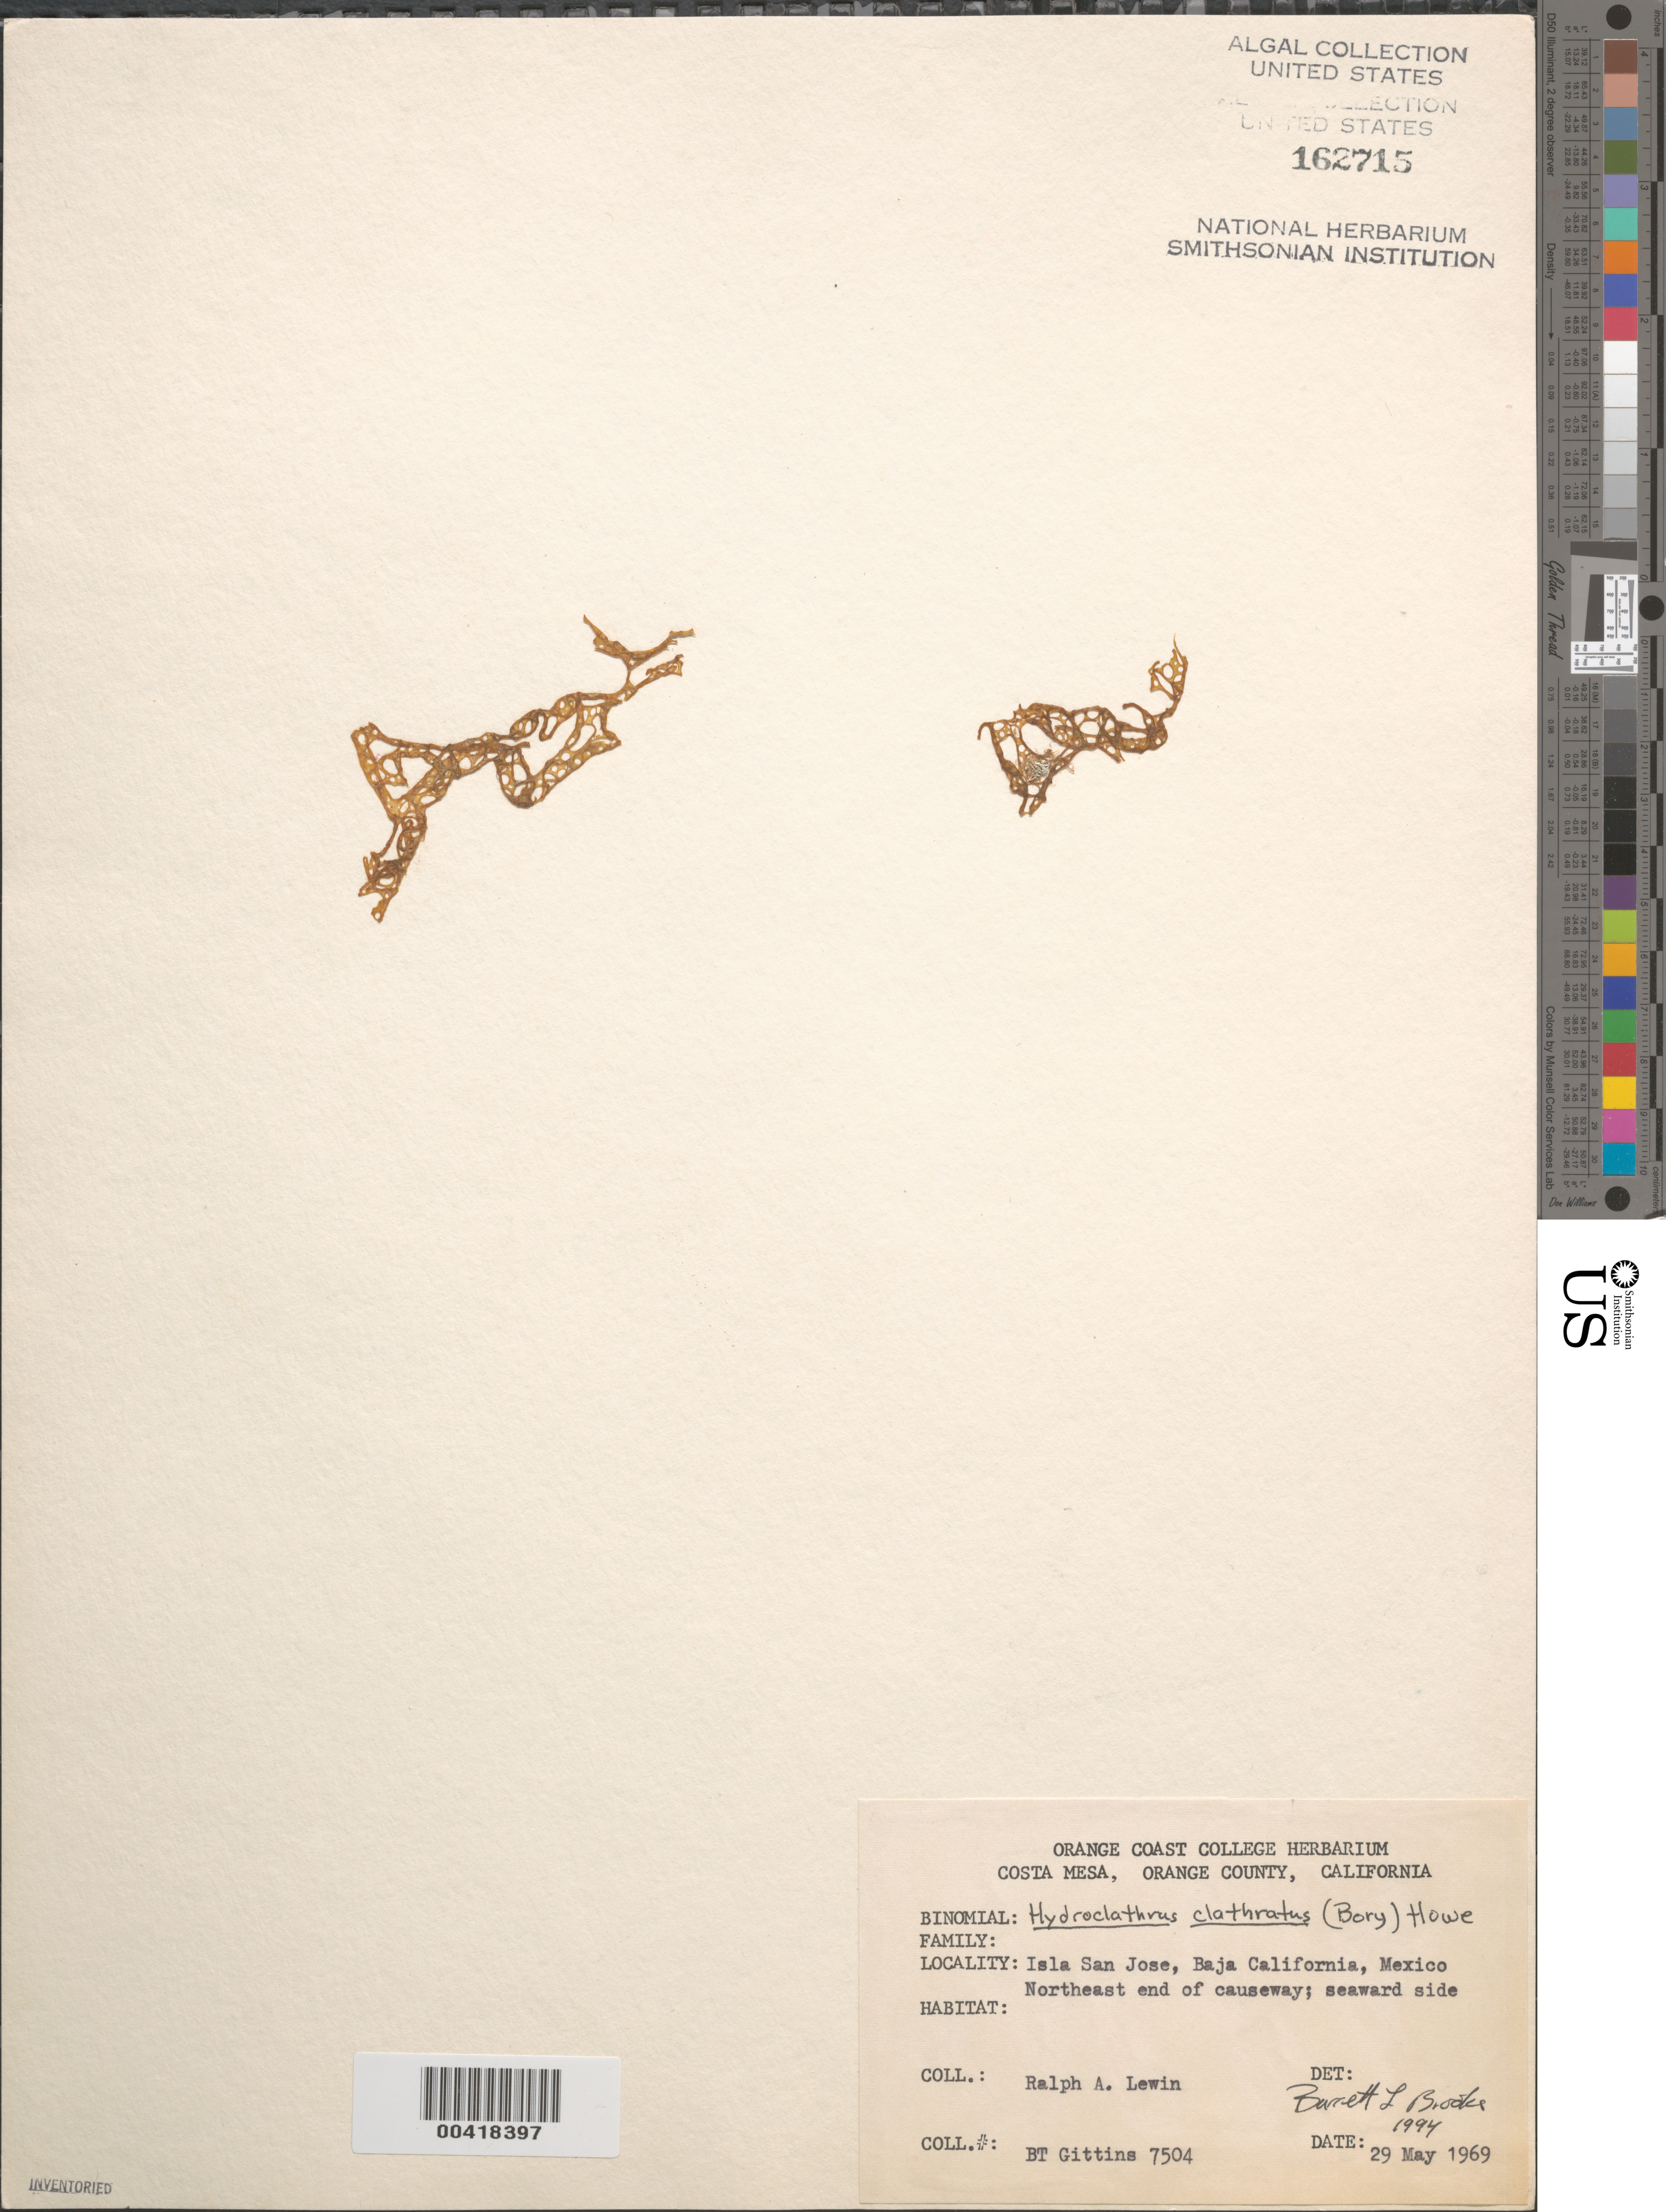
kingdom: Chromista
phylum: Ochrophyta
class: Phaeophyceae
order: Scytosiphonales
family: Scytosiphonaceae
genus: Hydroclathrus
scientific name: Hydroclathrus clathratus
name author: (C. Agardh) M. Howe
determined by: Brooks, B. L., (BOT), Smithsonian Institution - National Museum of Natural History (UNITED STATES)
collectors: R. Lewin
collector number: Btg 7504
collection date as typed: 29 May 1969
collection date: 1969-05-29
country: Mexico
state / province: Baja California Sur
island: Isla San Jose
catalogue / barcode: US 162715